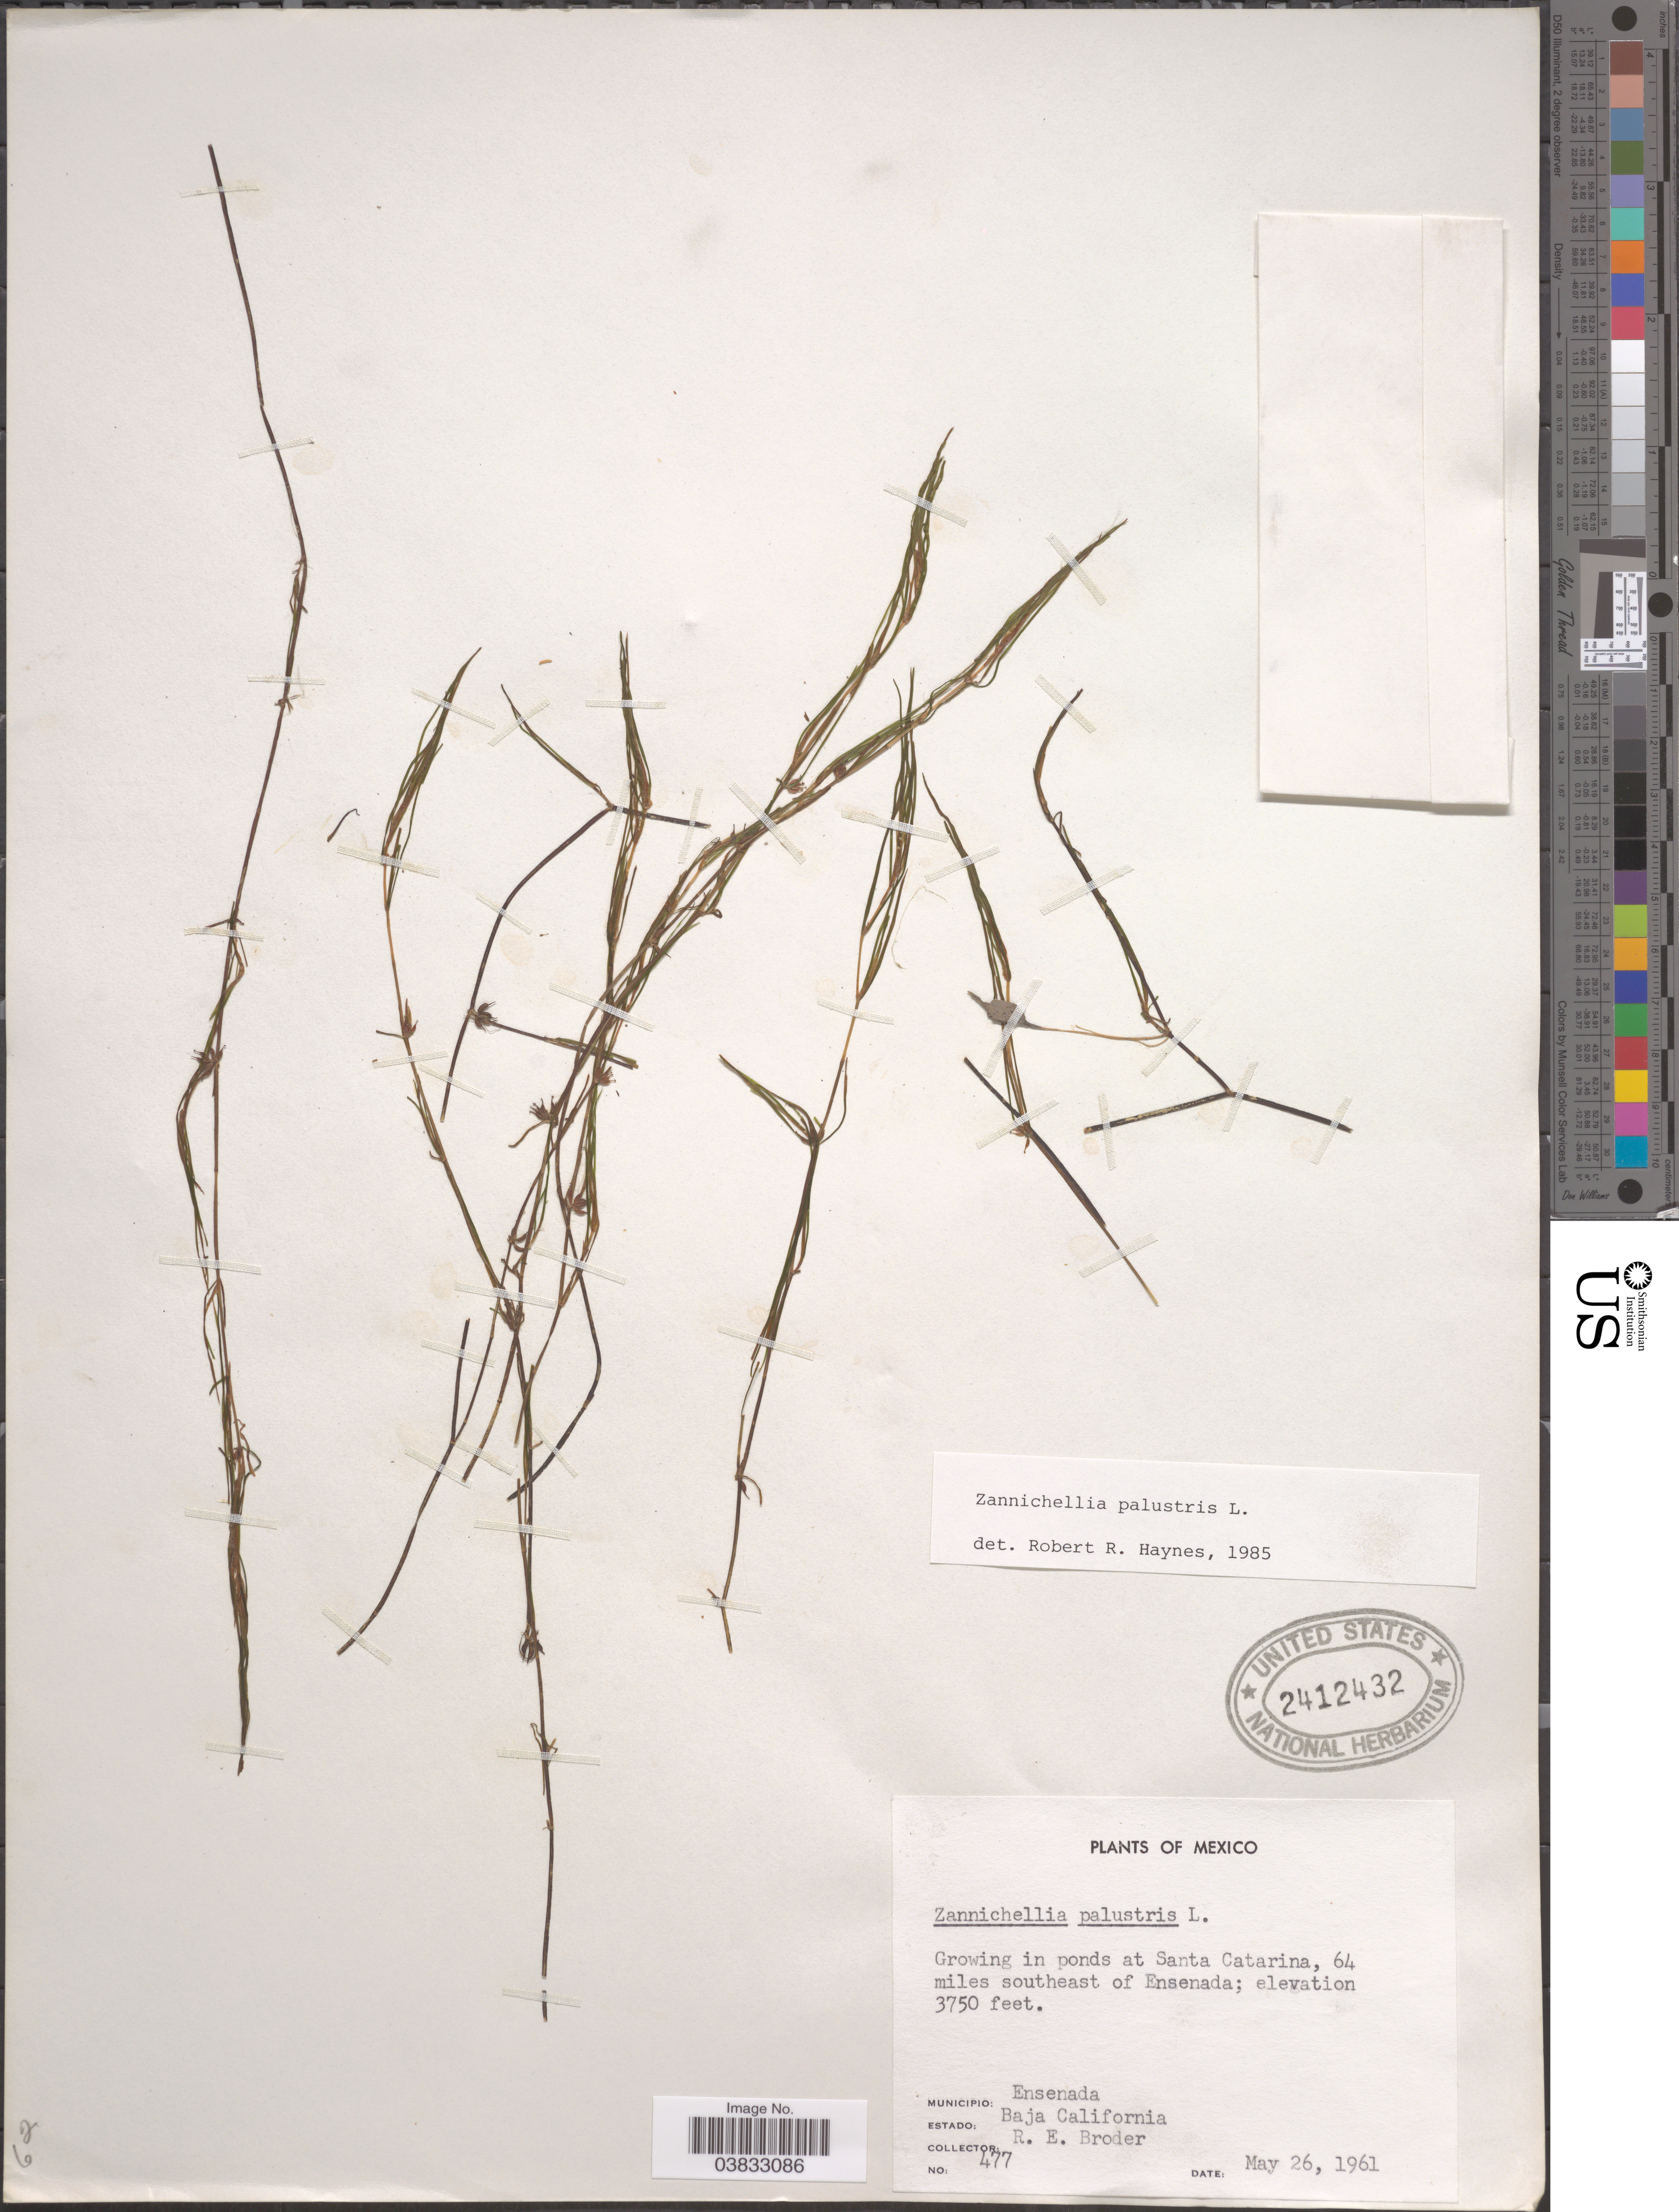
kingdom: Plantae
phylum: Tracheophyta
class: Liliopsida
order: Alismatales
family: Potamogetonaceae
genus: Zannichellia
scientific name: Zannichellia palustris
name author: L.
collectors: R. Broder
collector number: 477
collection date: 1961-05-26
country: Mexico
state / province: Baja California Norte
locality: In ponds at Santa Catarina, 64 miles southeast of Ensenada. Municipio: Ensenada.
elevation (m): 1143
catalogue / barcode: US 2412432